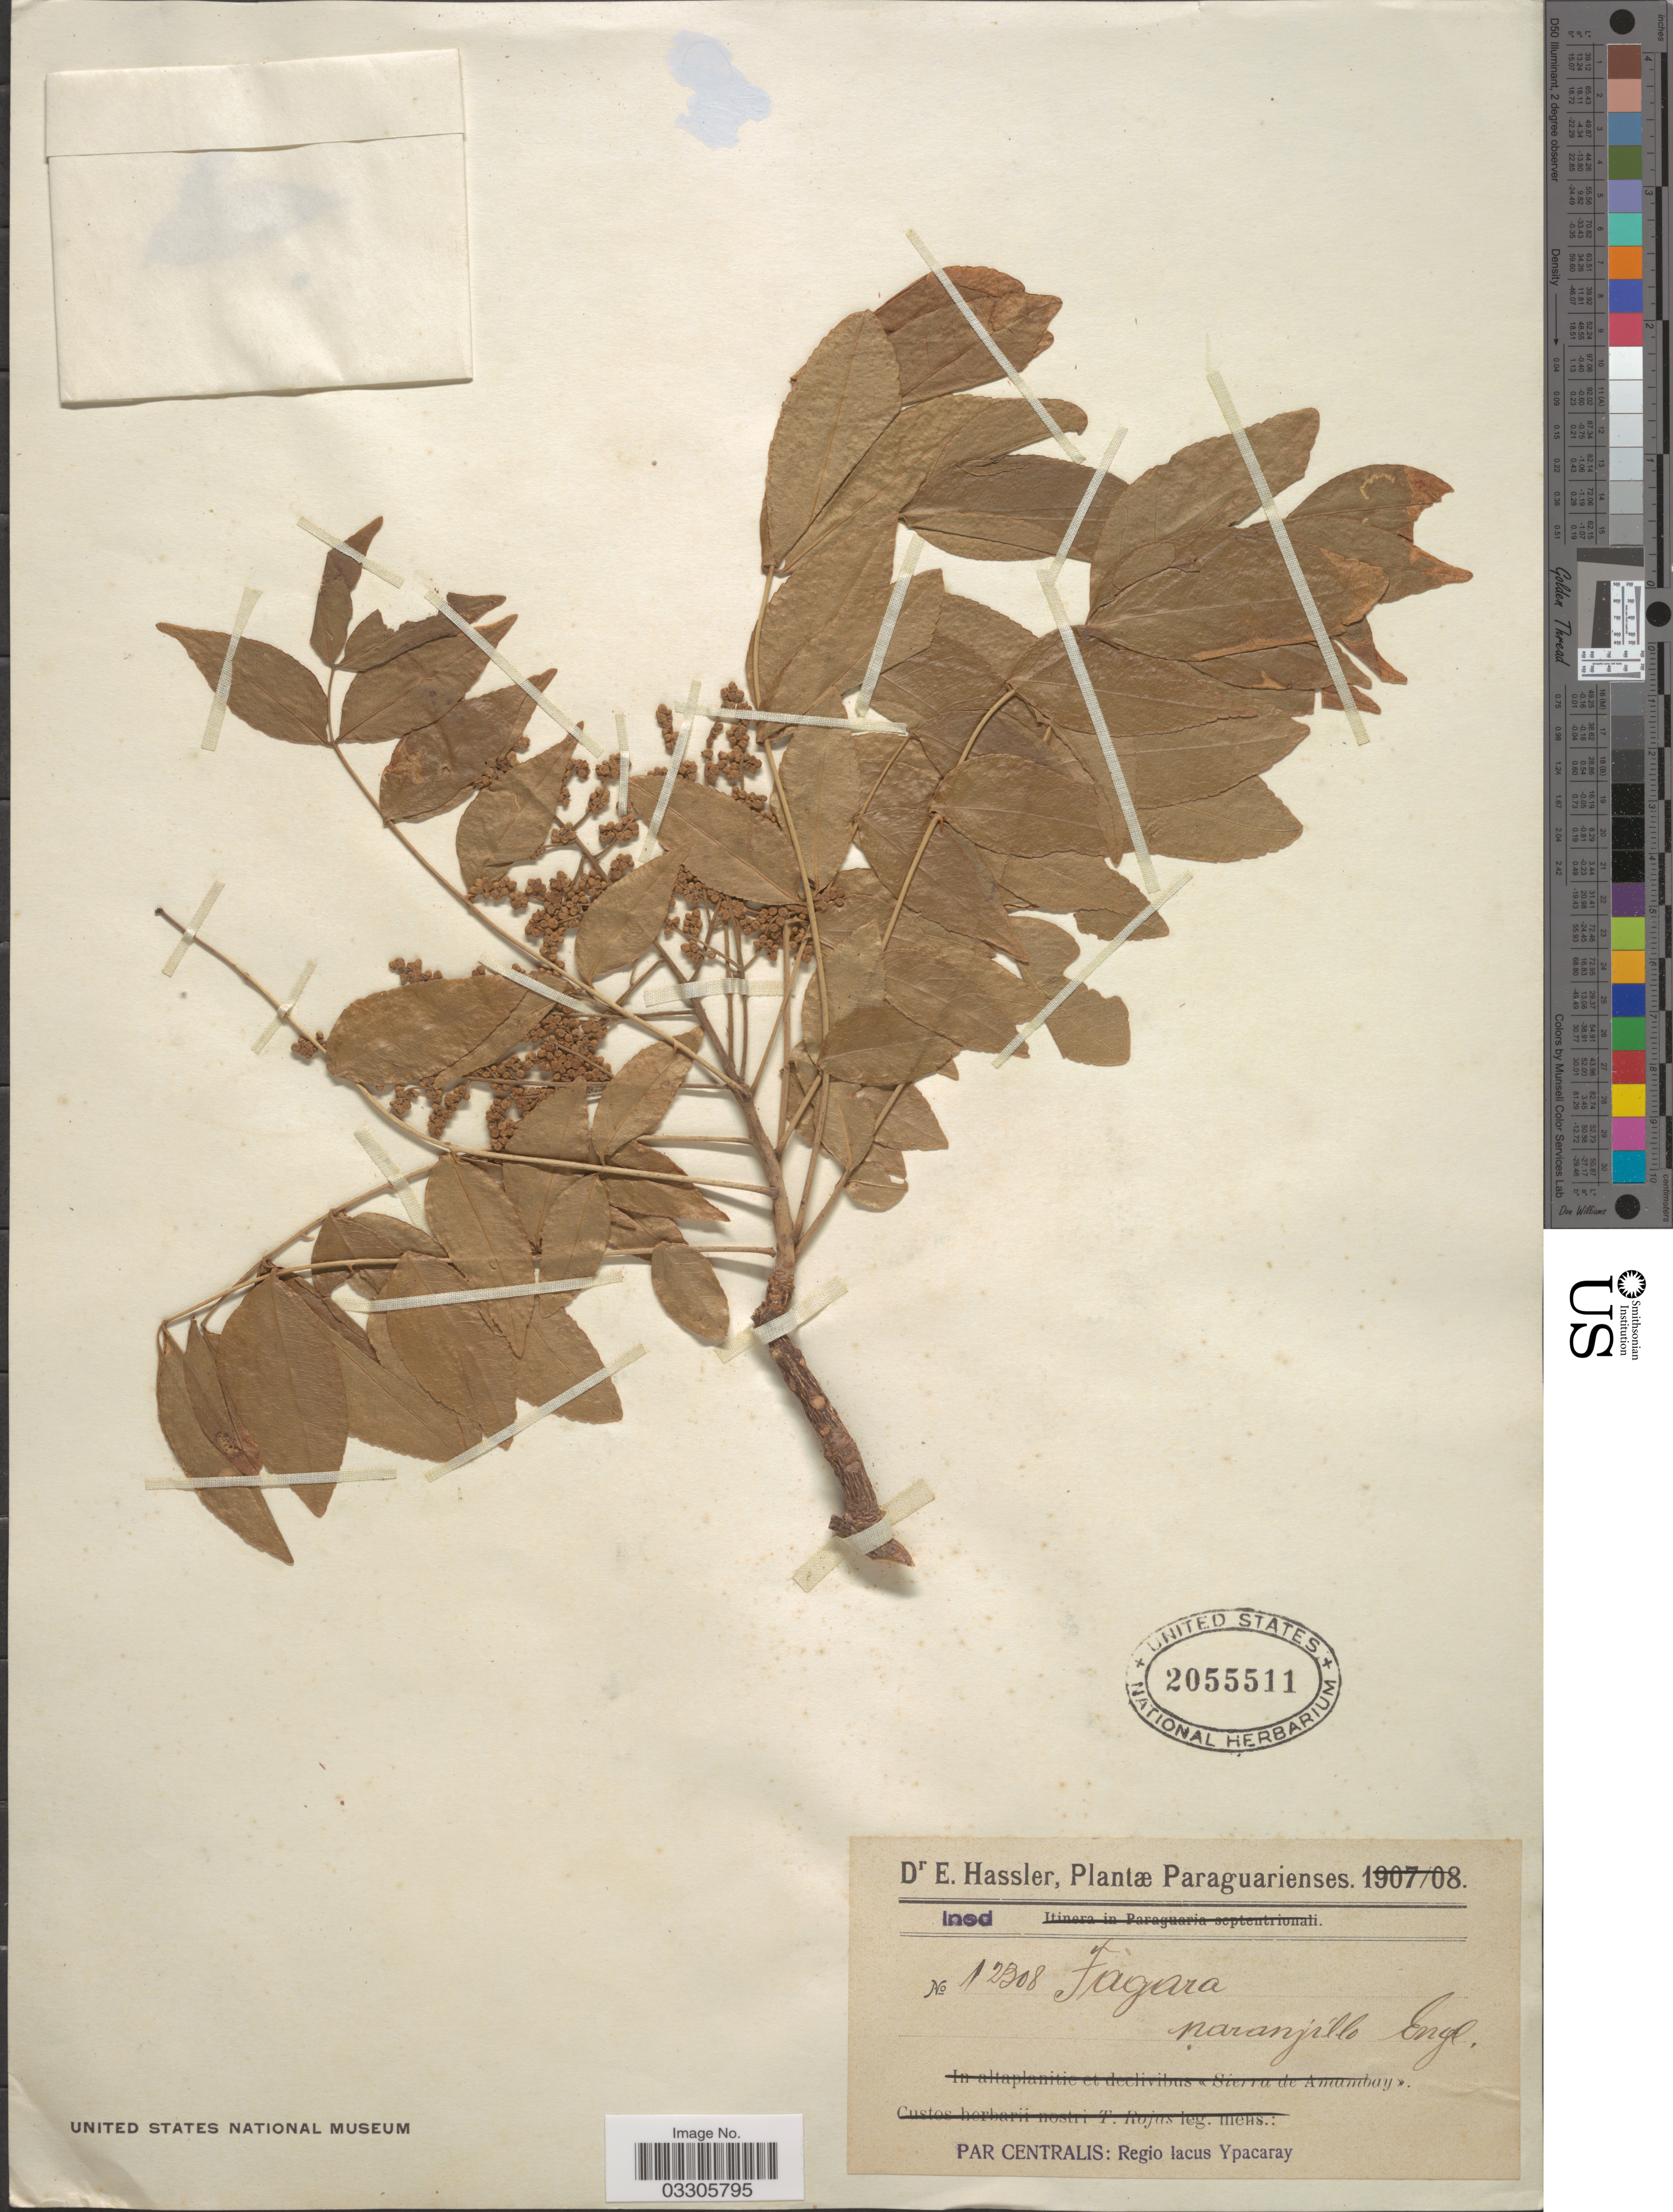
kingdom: Plantae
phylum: Tracheophyta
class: Magnoliopsida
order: Sapindales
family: Rutaceae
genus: Zanthoxylum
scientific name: Zanthoxylum naranjillo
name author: Griseb.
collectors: E. Hassler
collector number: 12308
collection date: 1908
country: Paraguay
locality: Paraguarienses, Par Centralis: Regio lacus Ypacaray.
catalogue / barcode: US 2055511